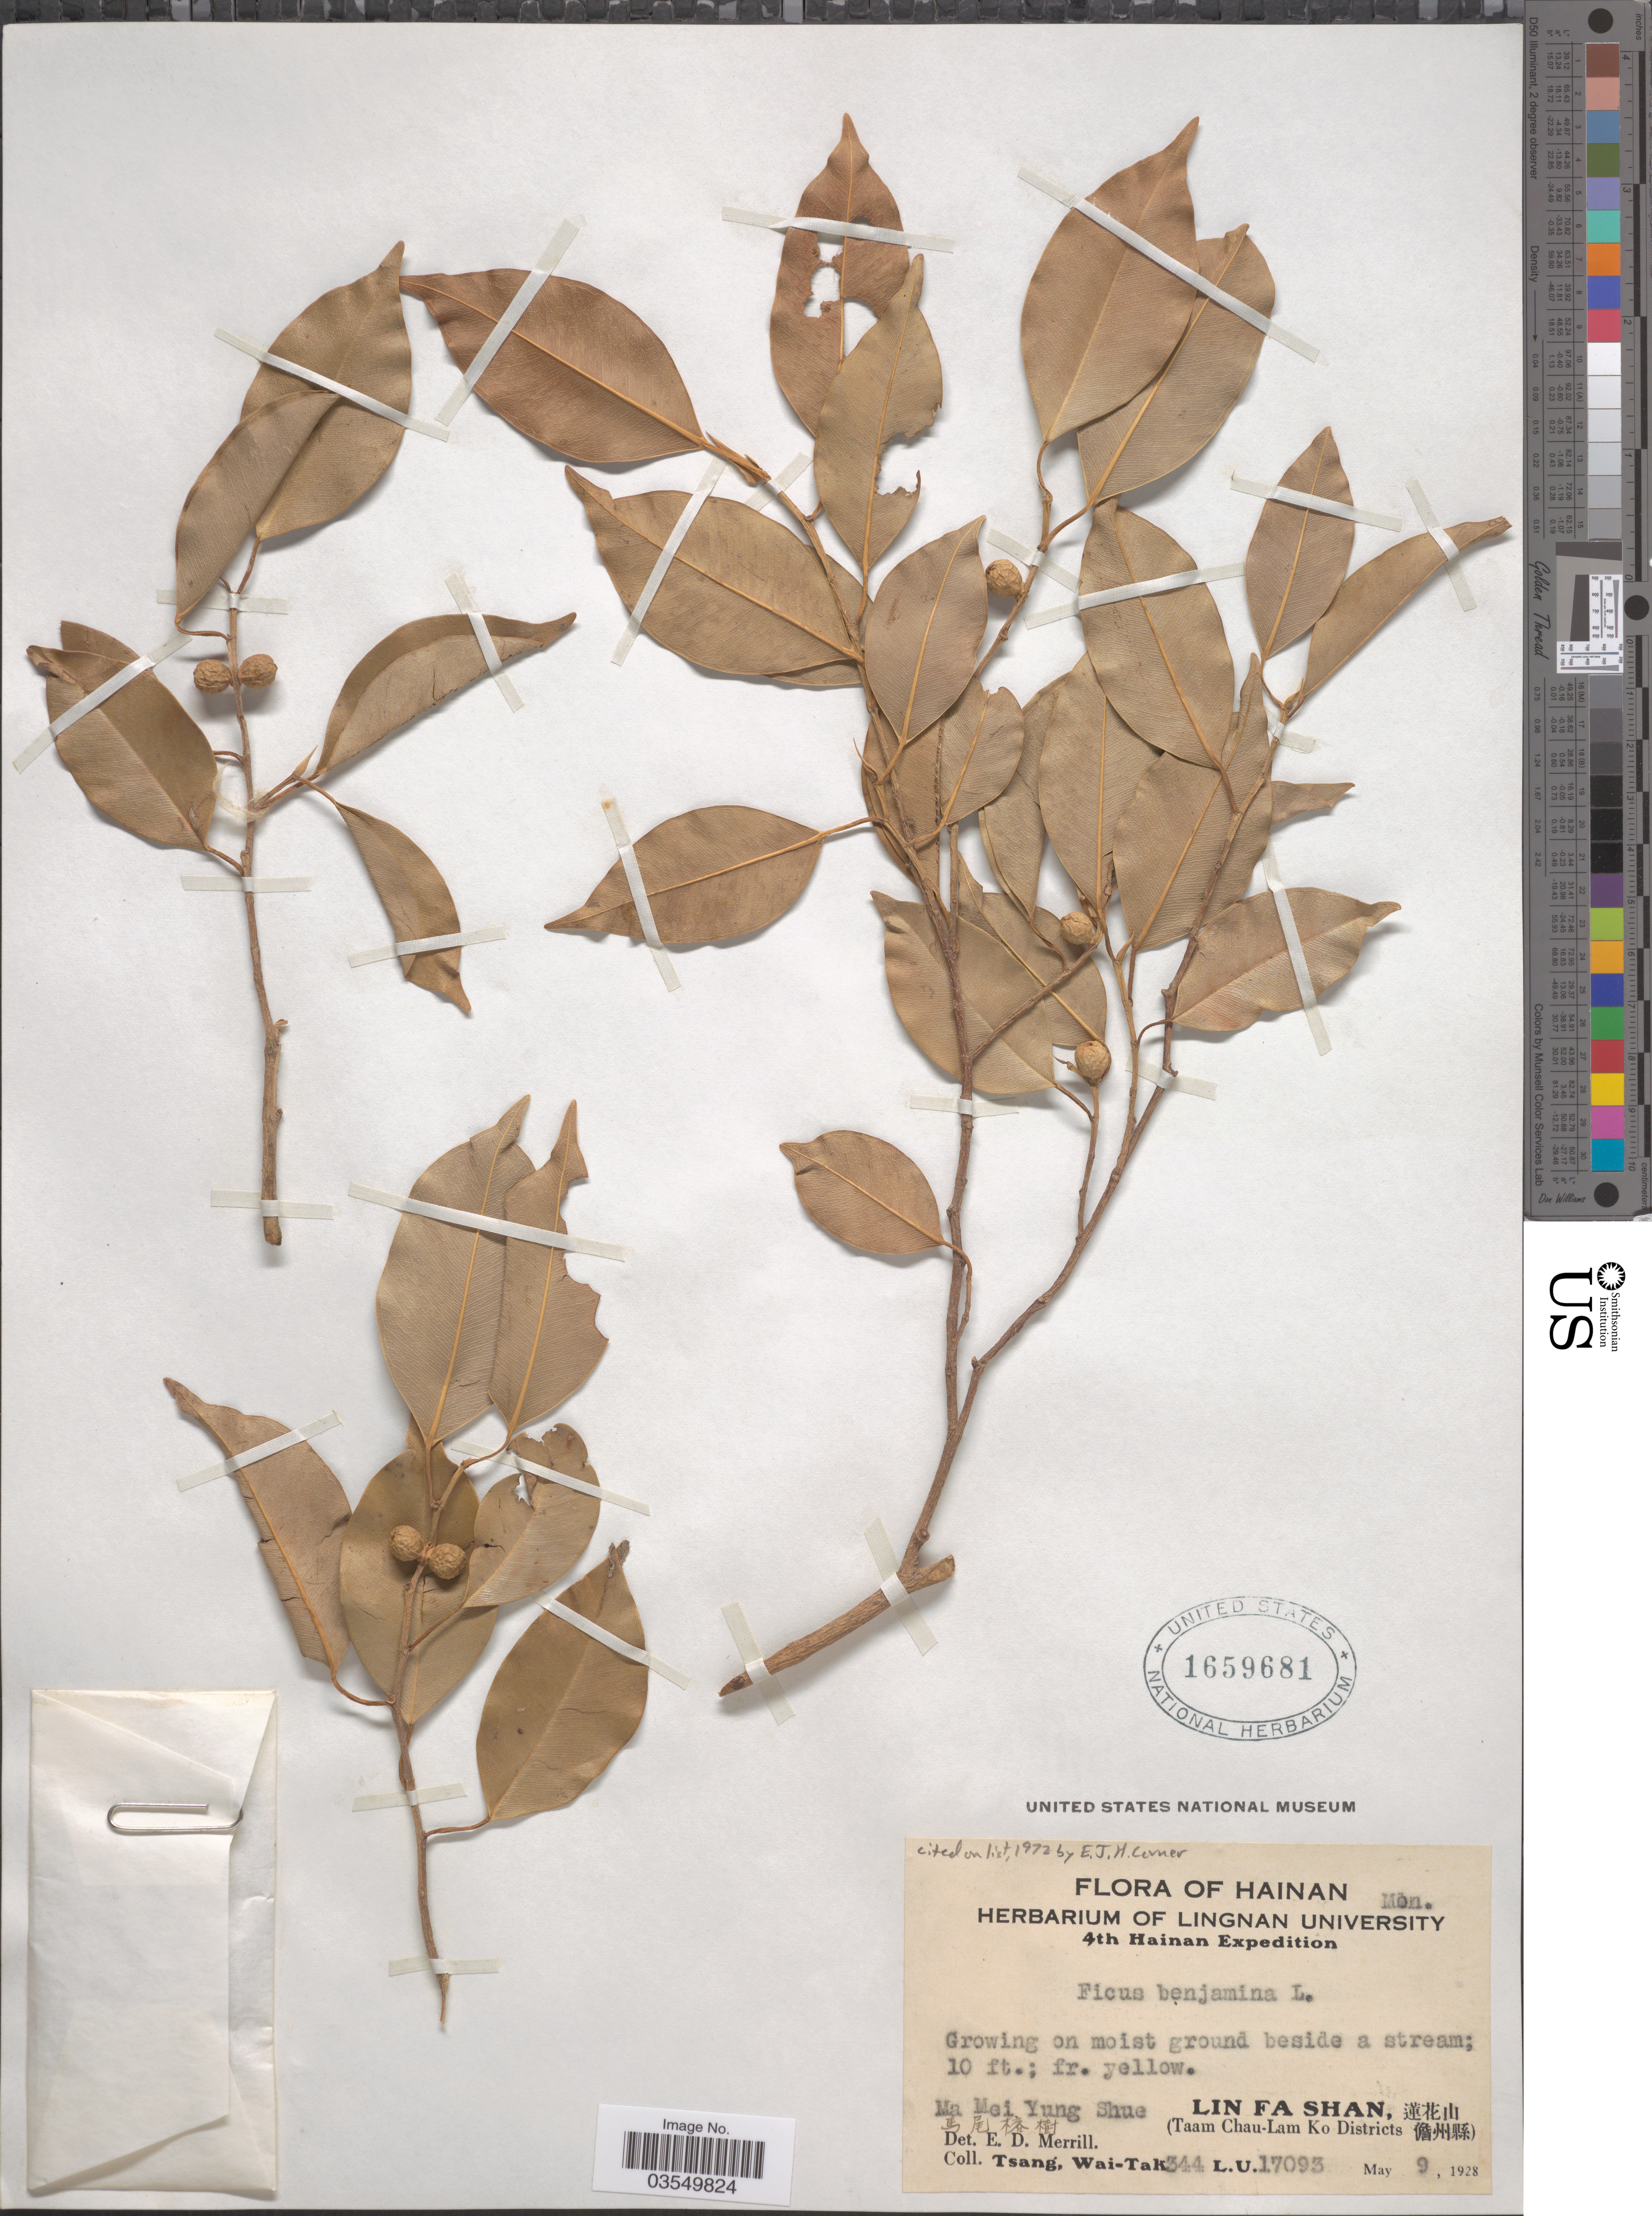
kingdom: Plantae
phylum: Tracheophyta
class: Magnoliopsida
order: Rosales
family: Moraceae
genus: Ficus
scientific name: Ficus benjamina var. benjamina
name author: L.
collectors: W. T. Tsang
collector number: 344L.U.17093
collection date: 1928-05-09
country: China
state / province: Hainan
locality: Ma mei Yung Shue X. Lin Fa Shan, X. (Taam Chau-Lam Ko Districts X).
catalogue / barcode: US 1659681